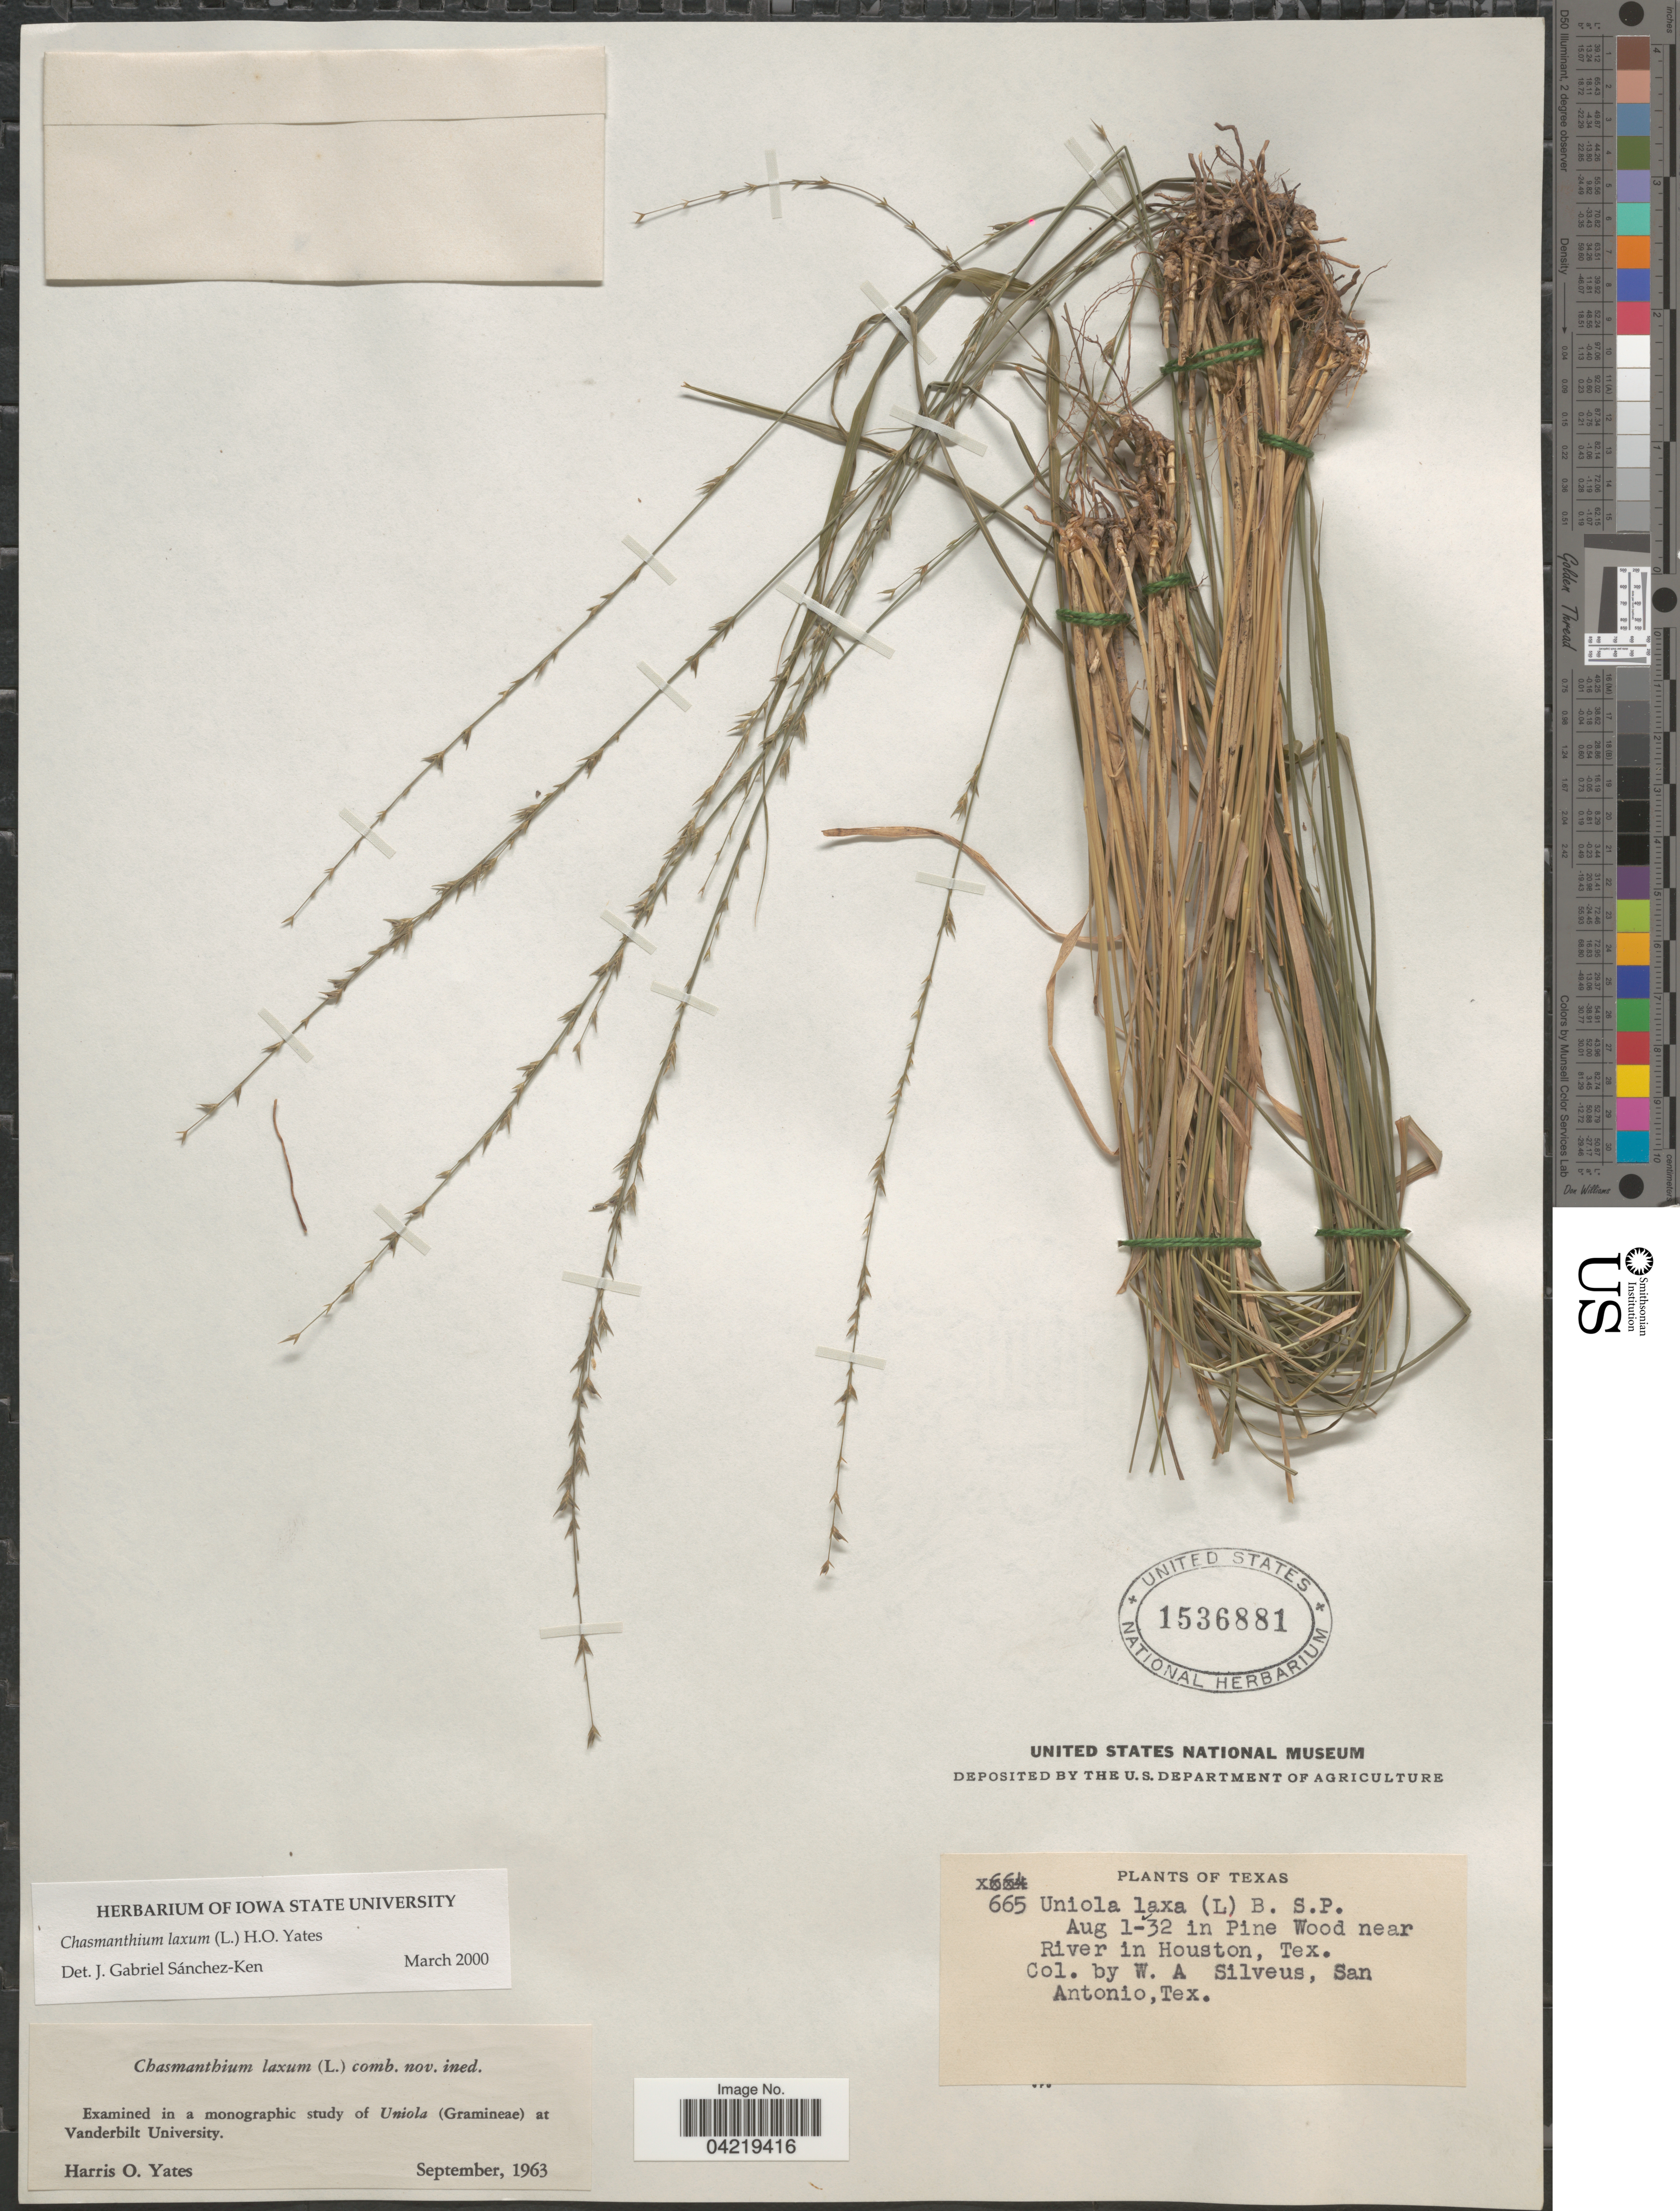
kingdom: Plantae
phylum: Tracheophyta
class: Liliopsida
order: Poales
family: Poaceae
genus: Chasmanthium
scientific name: Chasmanthium laxum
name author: (L.) H.O. Yates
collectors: W. Silveus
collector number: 665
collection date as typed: Transcribed d/m/y: 1/8/32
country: United States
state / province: Texas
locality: In Pine Wood near River in Houston.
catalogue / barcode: US 1536881